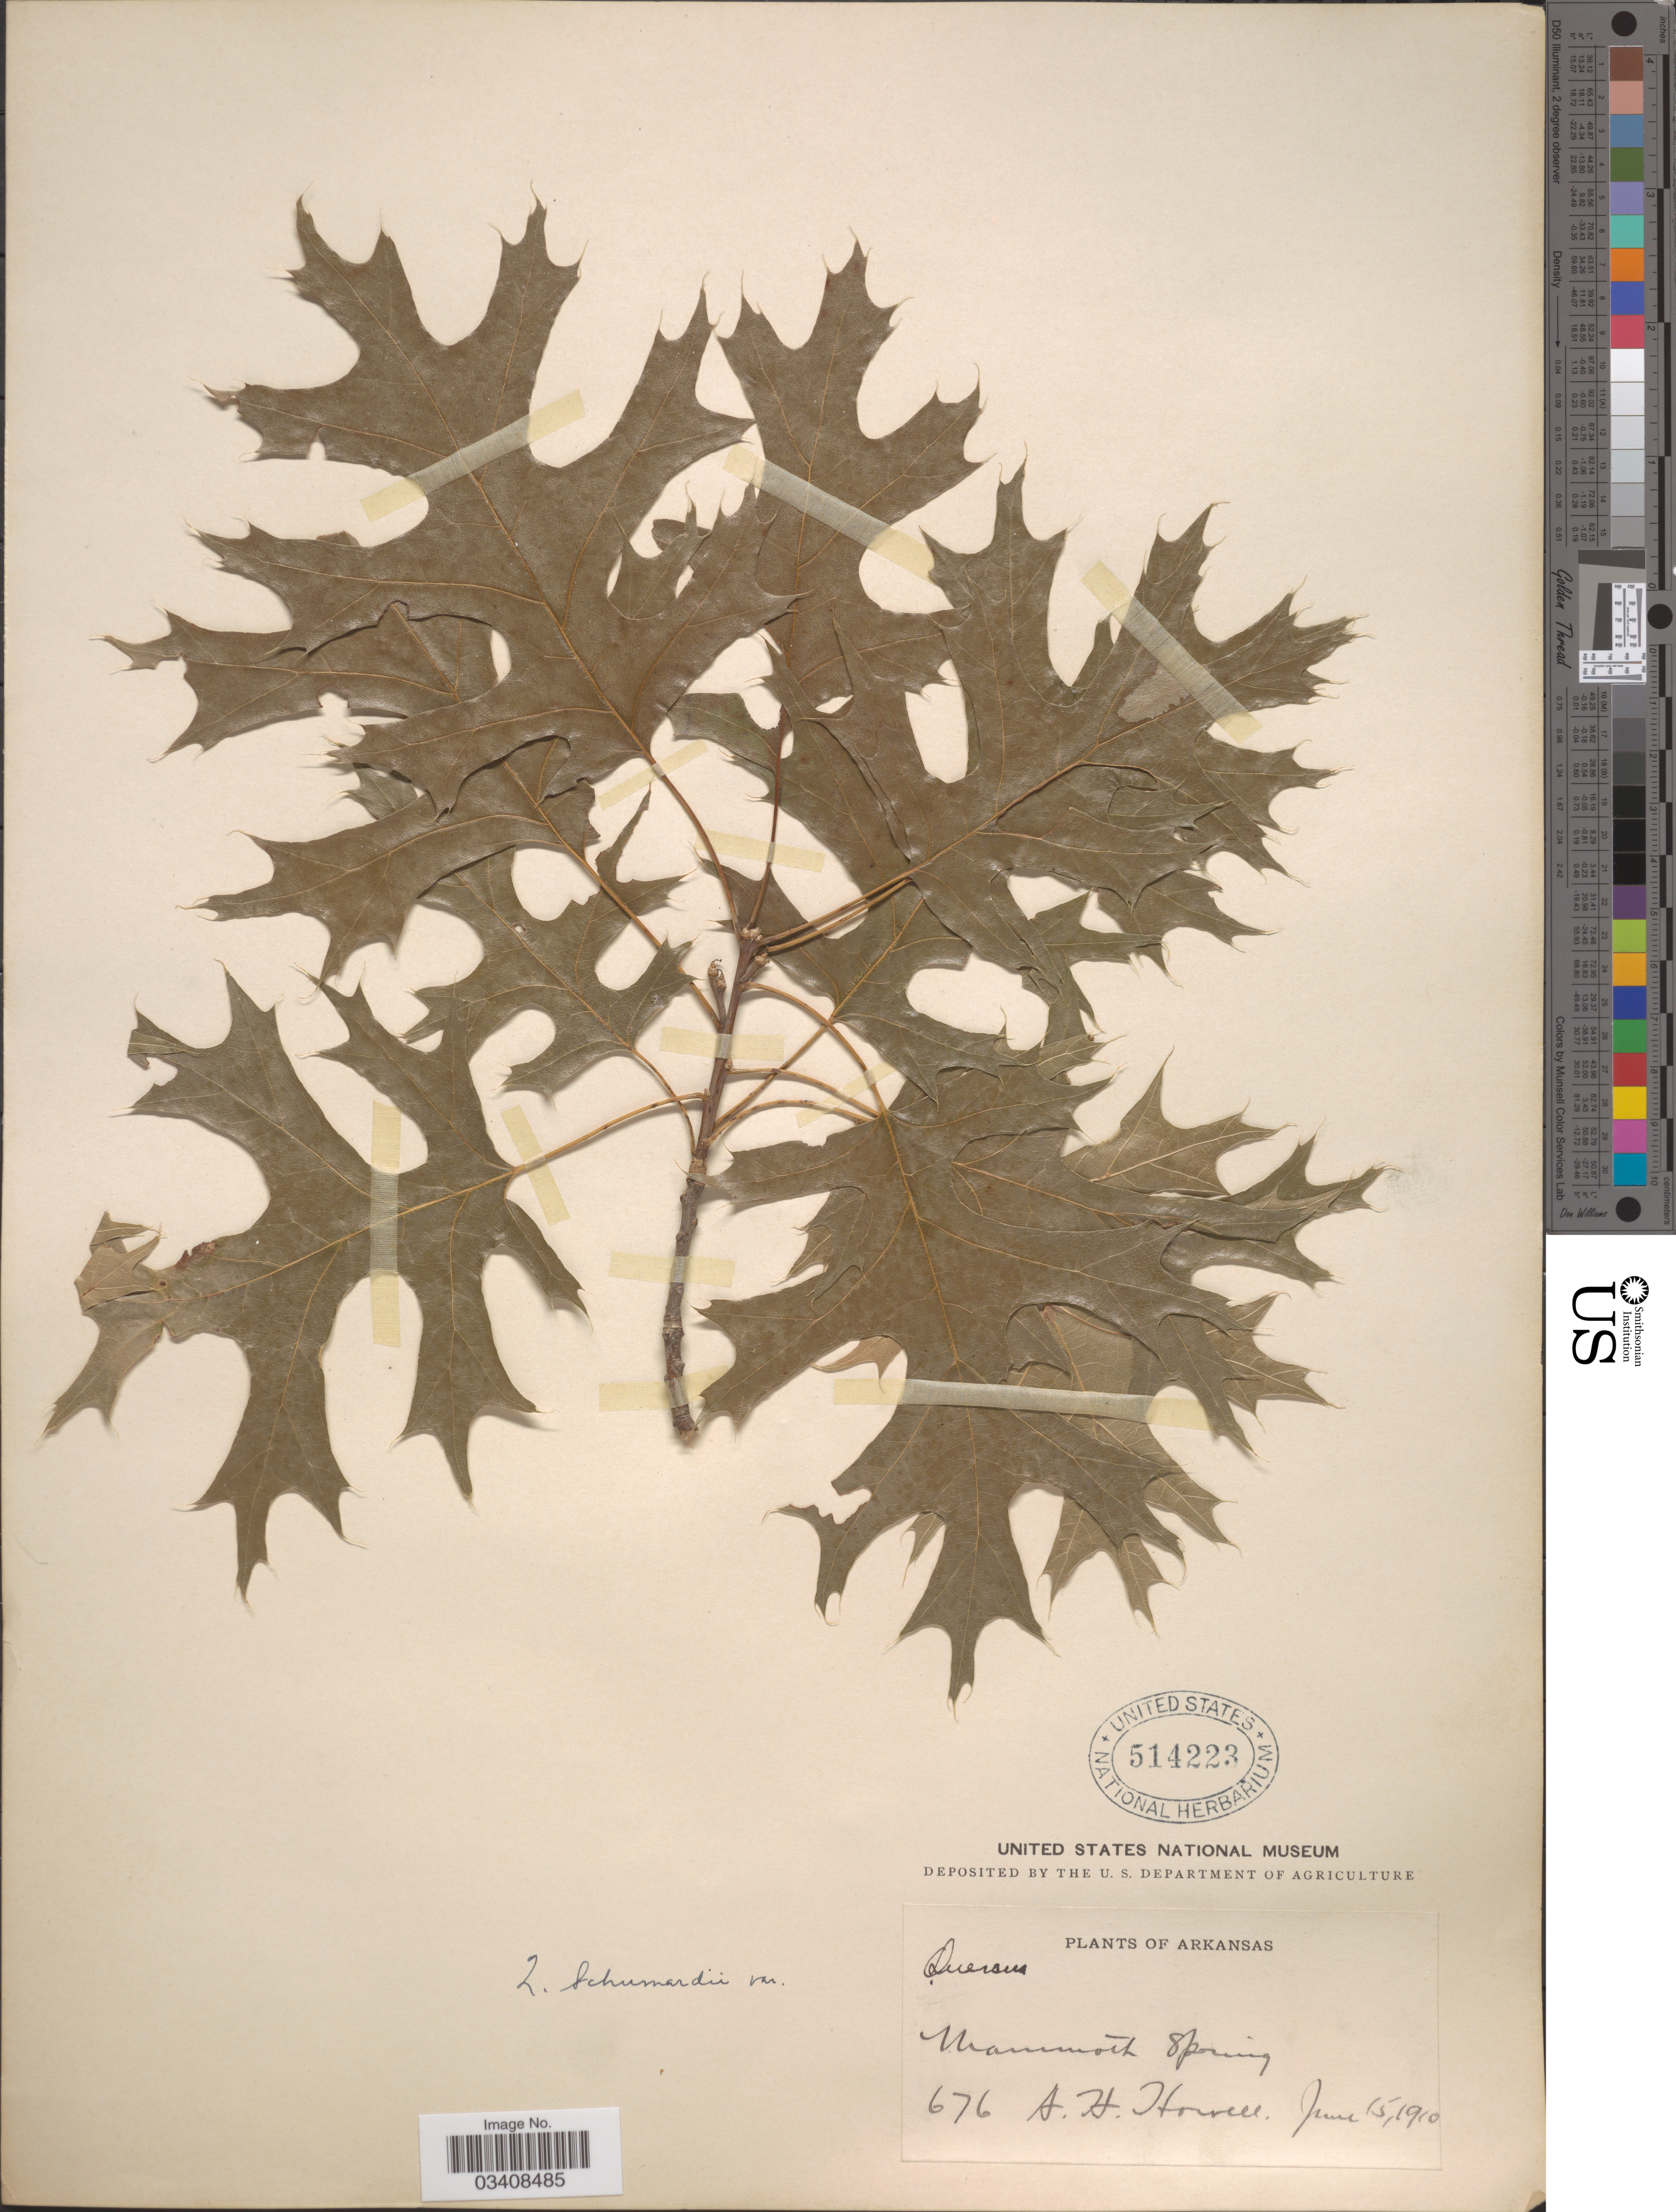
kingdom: Plantae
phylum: Tracheophyta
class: Magnoliopsida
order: Fagales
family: Fagaceae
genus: Quercus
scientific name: Quercus shumardii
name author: Buckley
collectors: A. Howell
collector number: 676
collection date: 1910-06-15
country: United States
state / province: Arkansas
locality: Mammoth Spring.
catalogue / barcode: US 514223